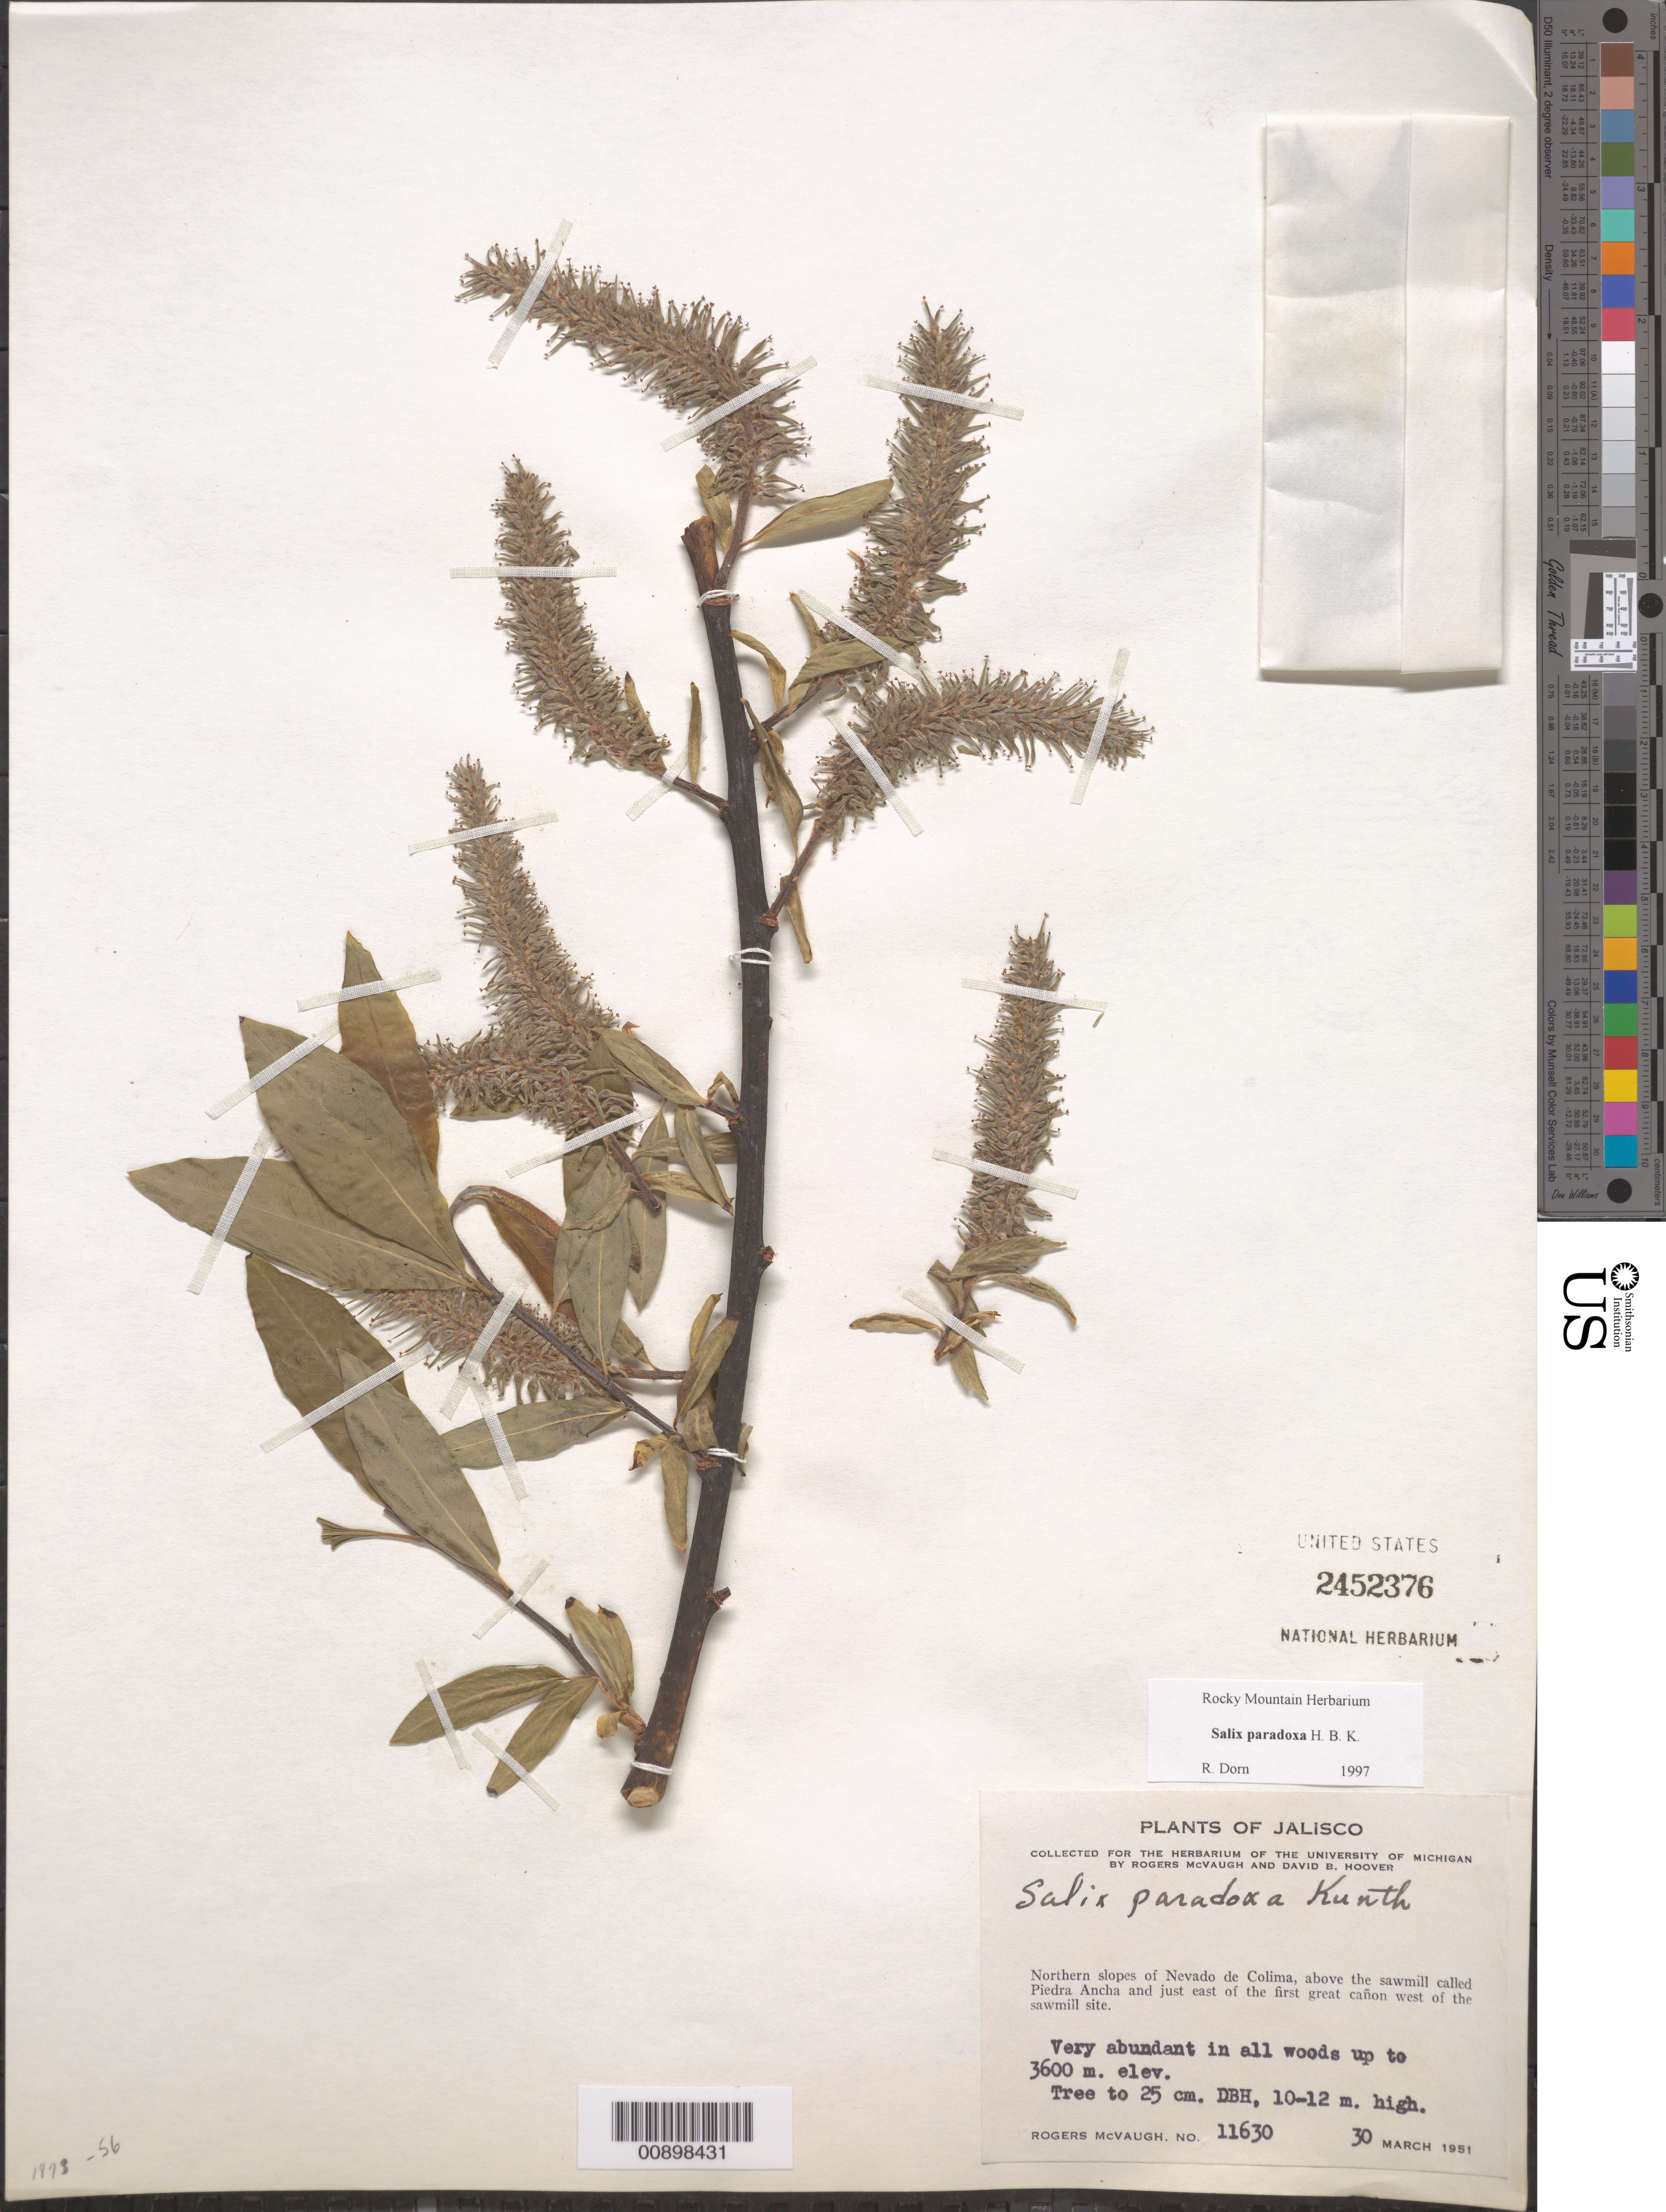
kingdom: Plantae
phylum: Tracheophyta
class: Magnoliopsida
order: Malpighiales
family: Salicaceae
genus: Salix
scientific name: Salix paradoxa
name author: Kunth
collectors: R. McVaugh & D. B. Hoover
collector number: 11630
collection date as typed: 30 Mar 1951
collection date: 1951-03-30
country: Mexico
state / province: Jalisco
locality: Northern slopes of the Nevado de Colima,above the sawmill called Piedra Ancha and just east of the first great cañon west of the sawmill site.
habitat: In all woods up to 3600 m. elev.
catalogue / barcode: US 2452376